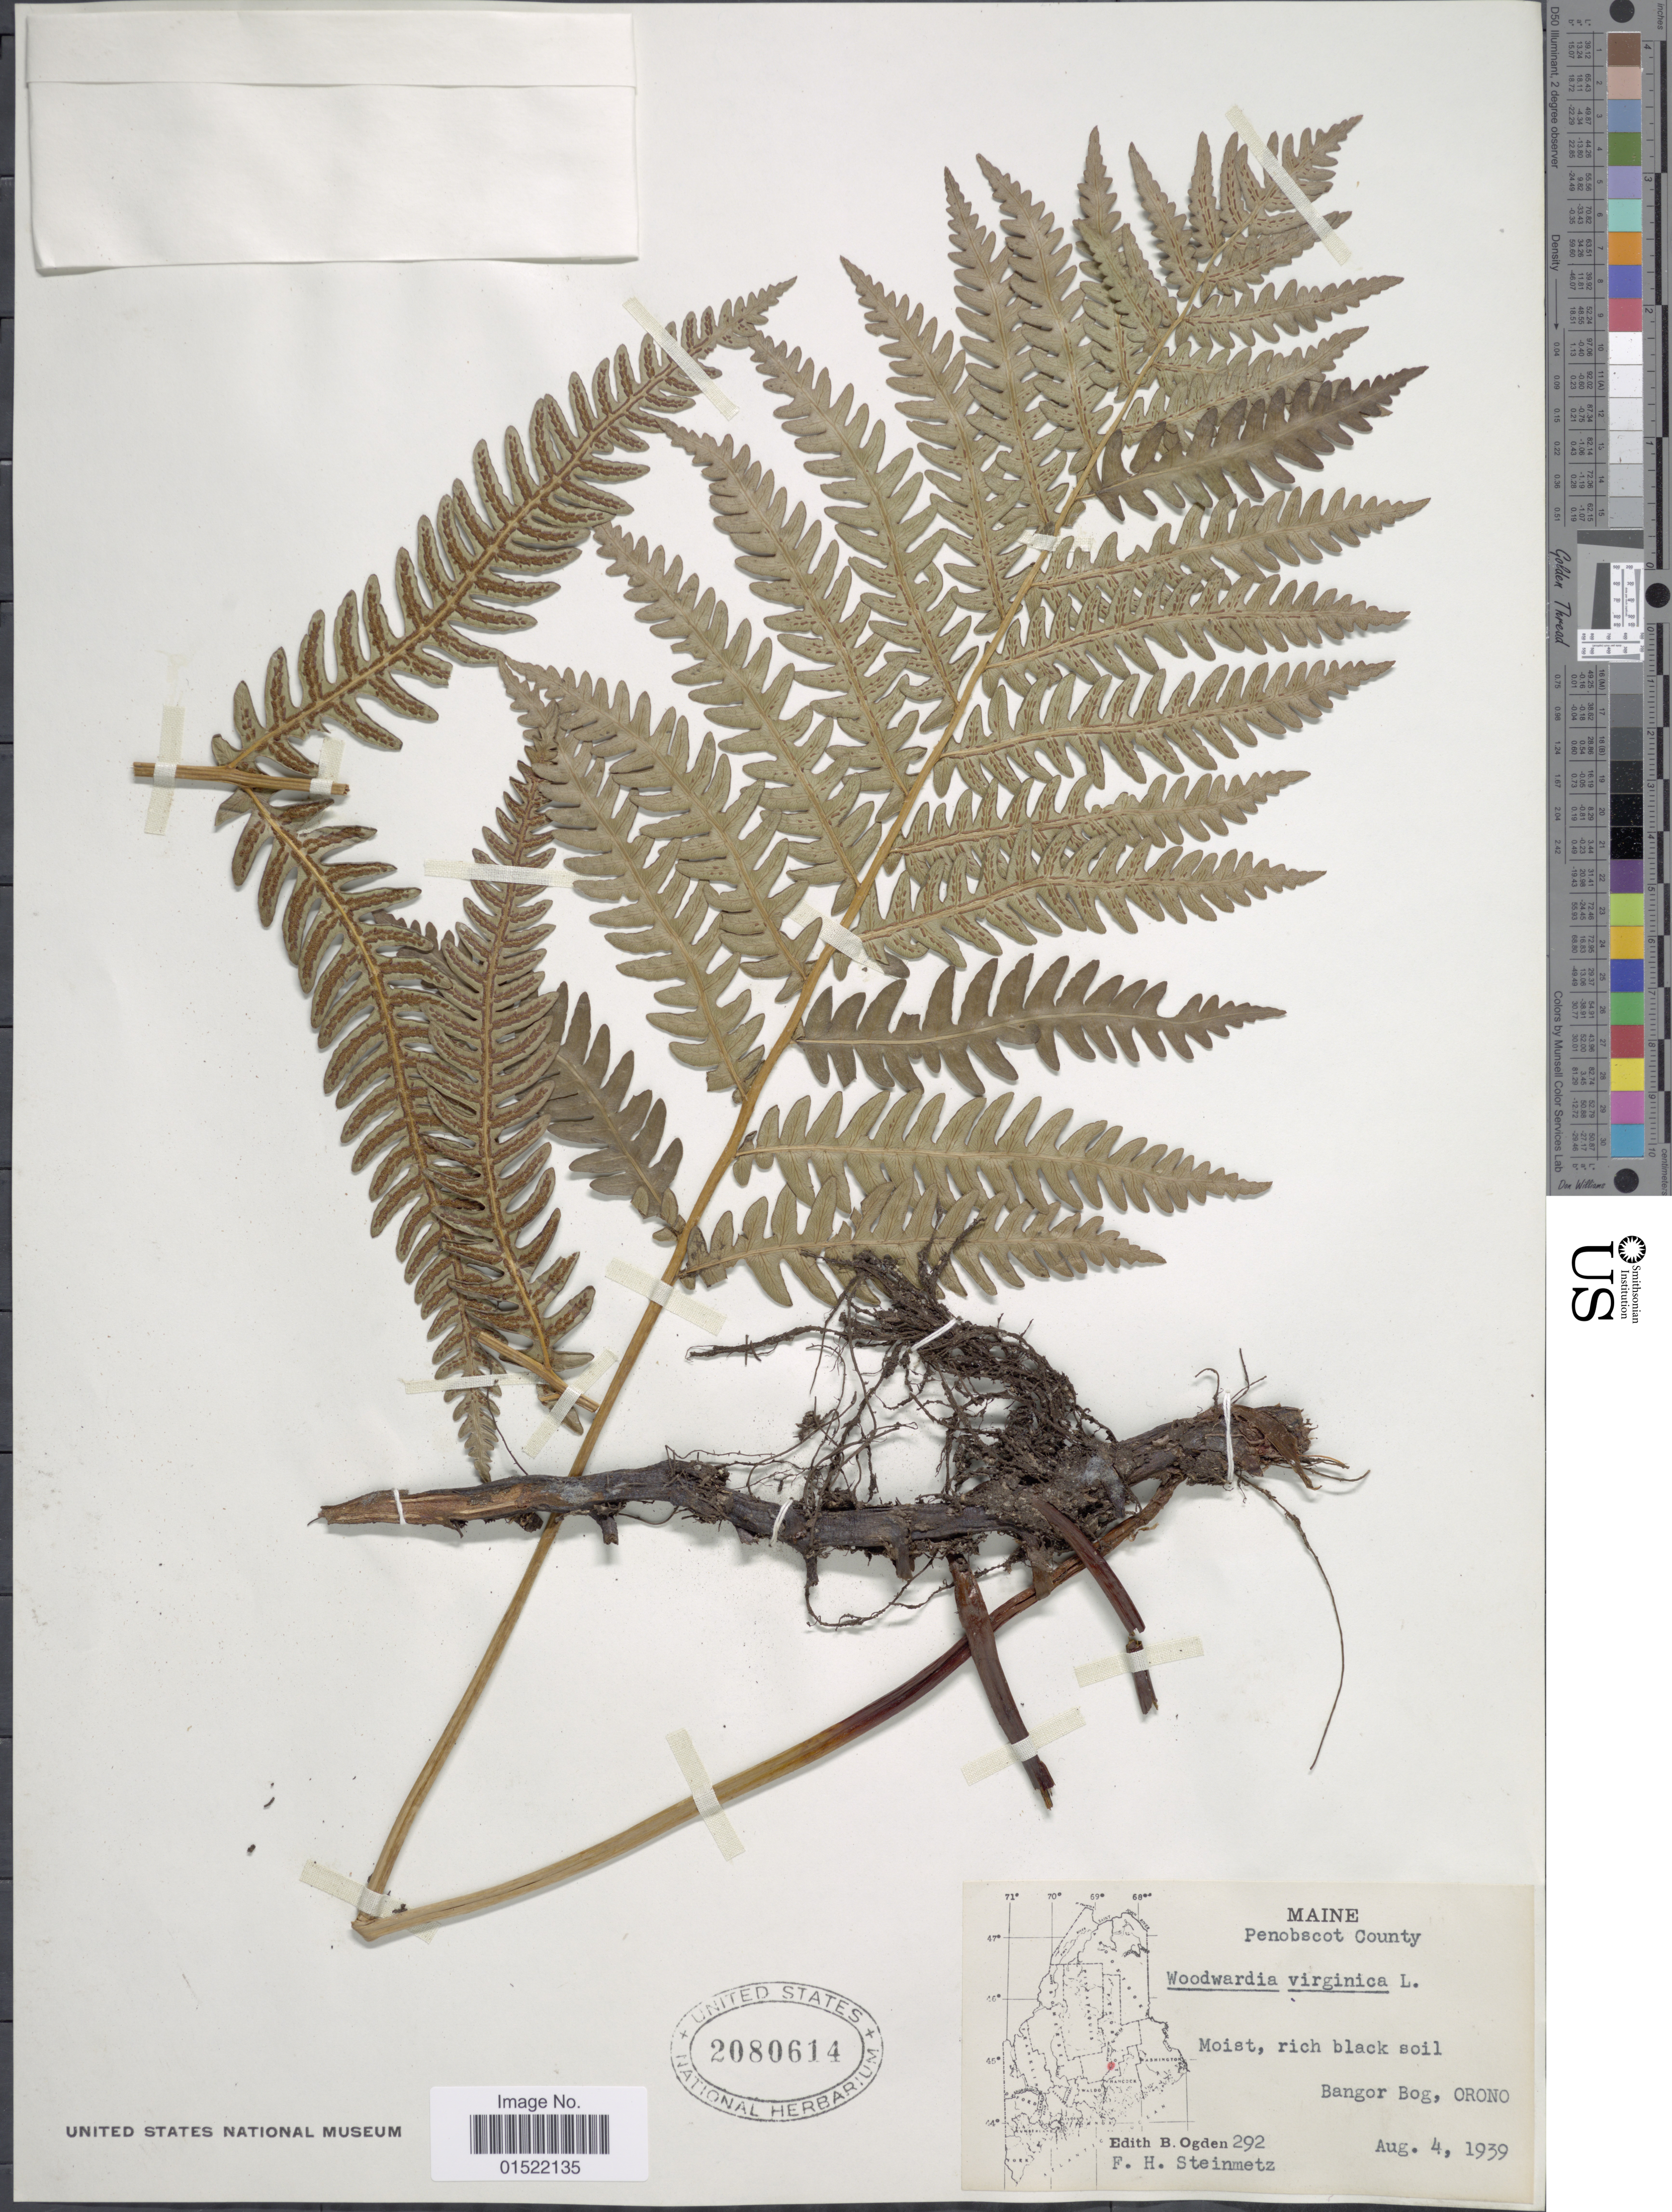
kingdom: Plantae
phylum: Tracheophyta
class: Polypodiopsida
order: Polypodiales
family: Blechnaceae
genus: Woodwardia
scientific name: Woodwardia virginica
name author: (L.) R.M. Sm.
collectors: E. Ogden & F. H. Steinmetz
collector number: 292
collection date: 1939-08-04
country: United States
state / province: Maine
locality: Penobscot County, Bangor Bog, Orono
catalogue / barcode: US 2080614